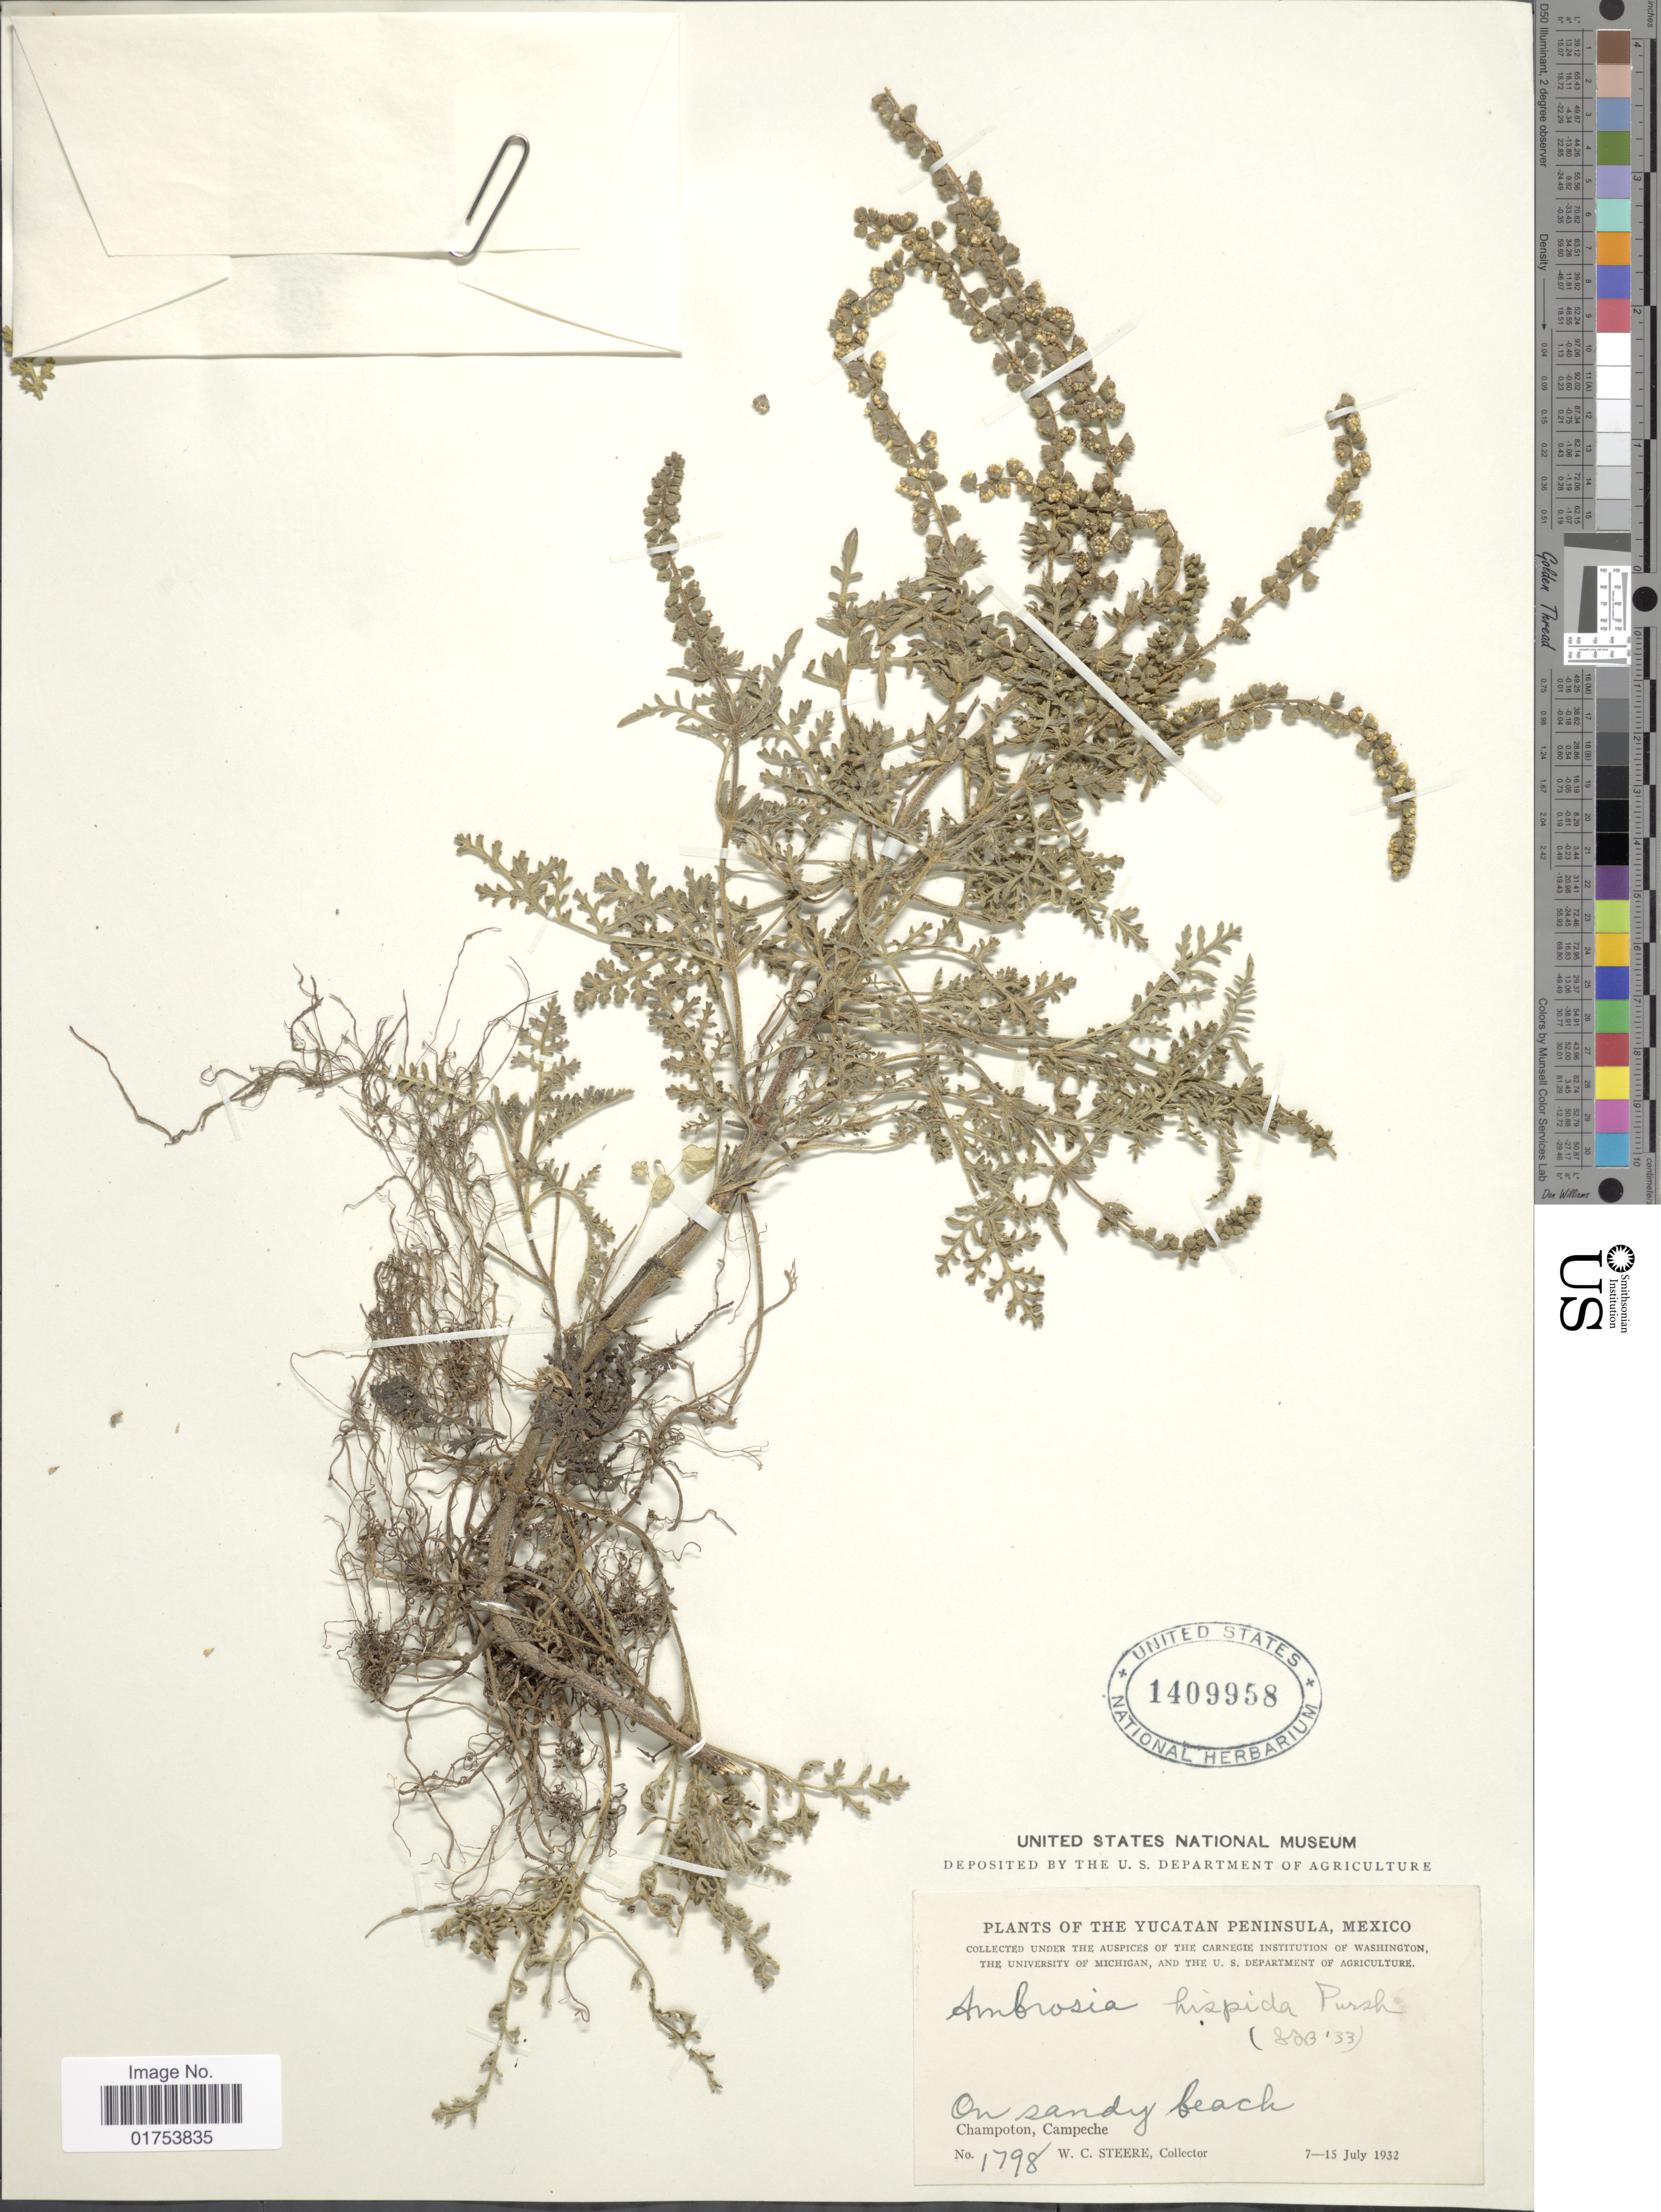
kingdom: Plantae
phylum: Tracheophyta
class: Magnoliopsida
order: Asterales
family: Asteraceae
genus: Ambrosia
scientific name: Ambrosia hispida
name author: Pursh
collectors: W. C. Steere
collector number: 1798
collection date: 1932-07-07/1932-07-15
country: Mexico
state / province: Yucatán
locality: Champoton, Campeche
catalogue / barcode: US 1409958